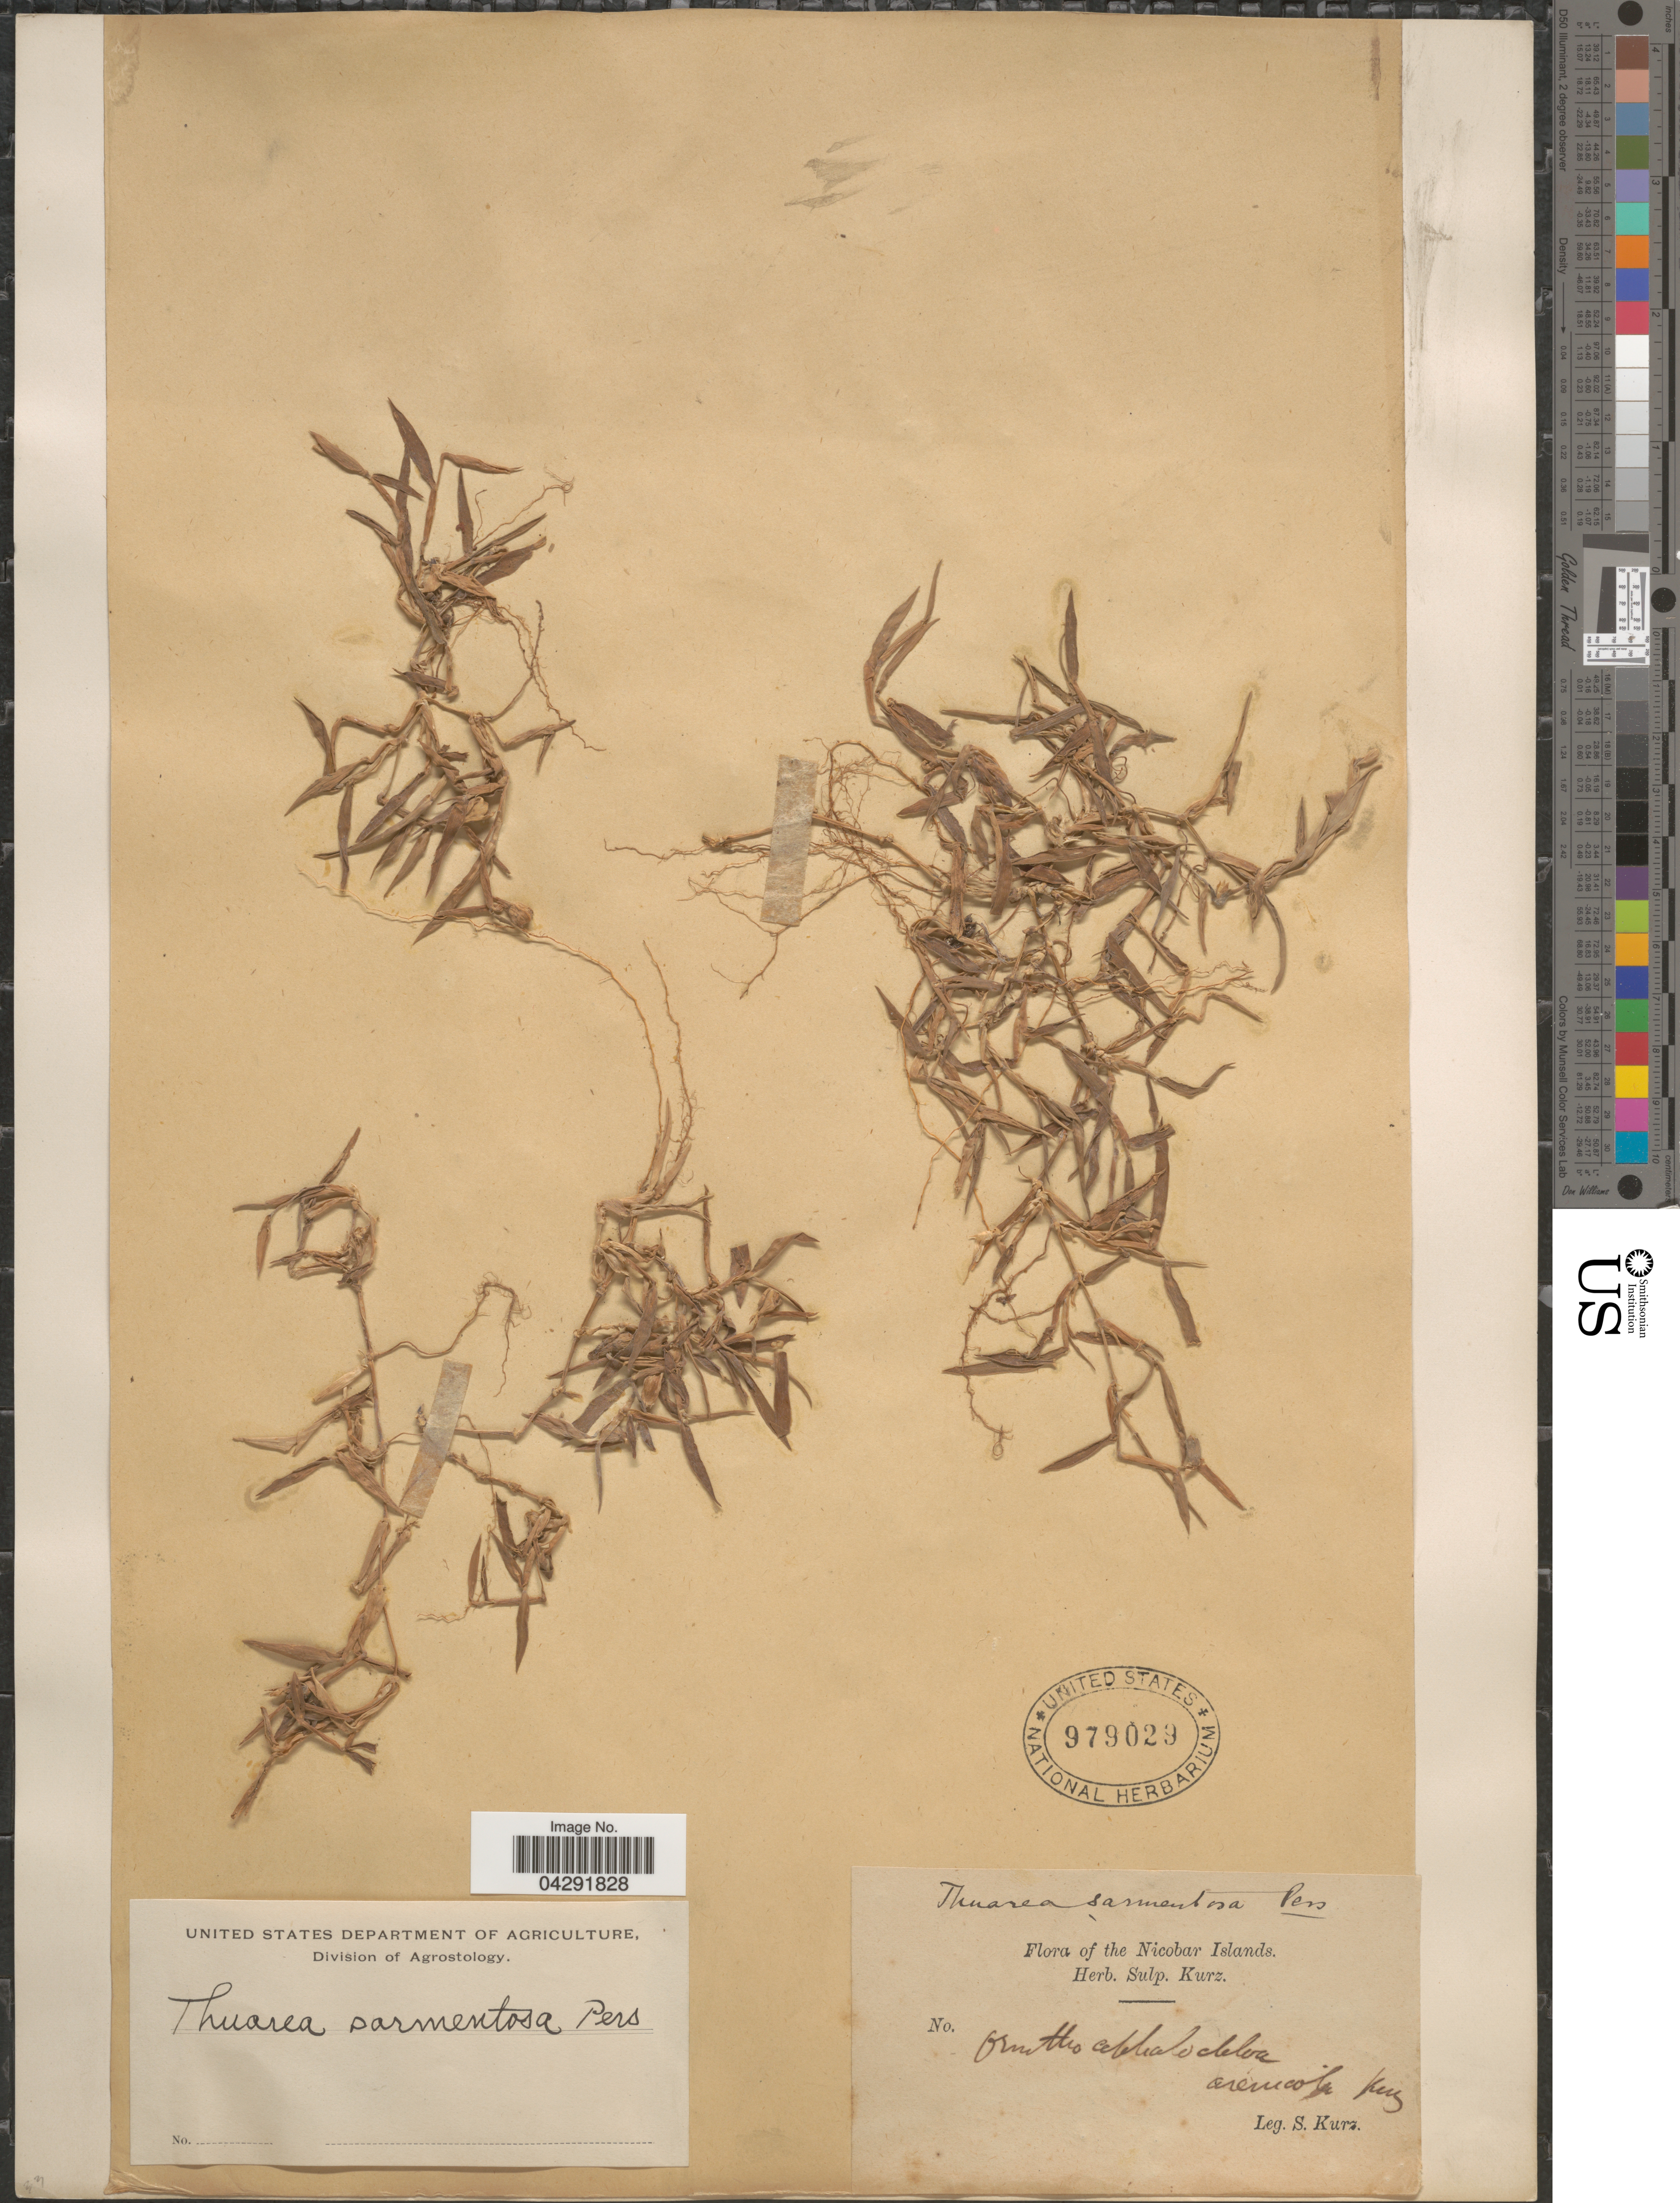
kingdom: Plantae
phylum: Tracheophyta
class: Liliopsida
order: Poales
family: Poaceae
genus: Thuarea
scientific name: Thuarea involuta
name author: (G. Forst.) R. Br. ex Sm.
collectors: S. Kurz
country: India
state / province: Andaman and Nicobar Islands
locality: Nicobar Islands.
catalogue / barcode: US 979029